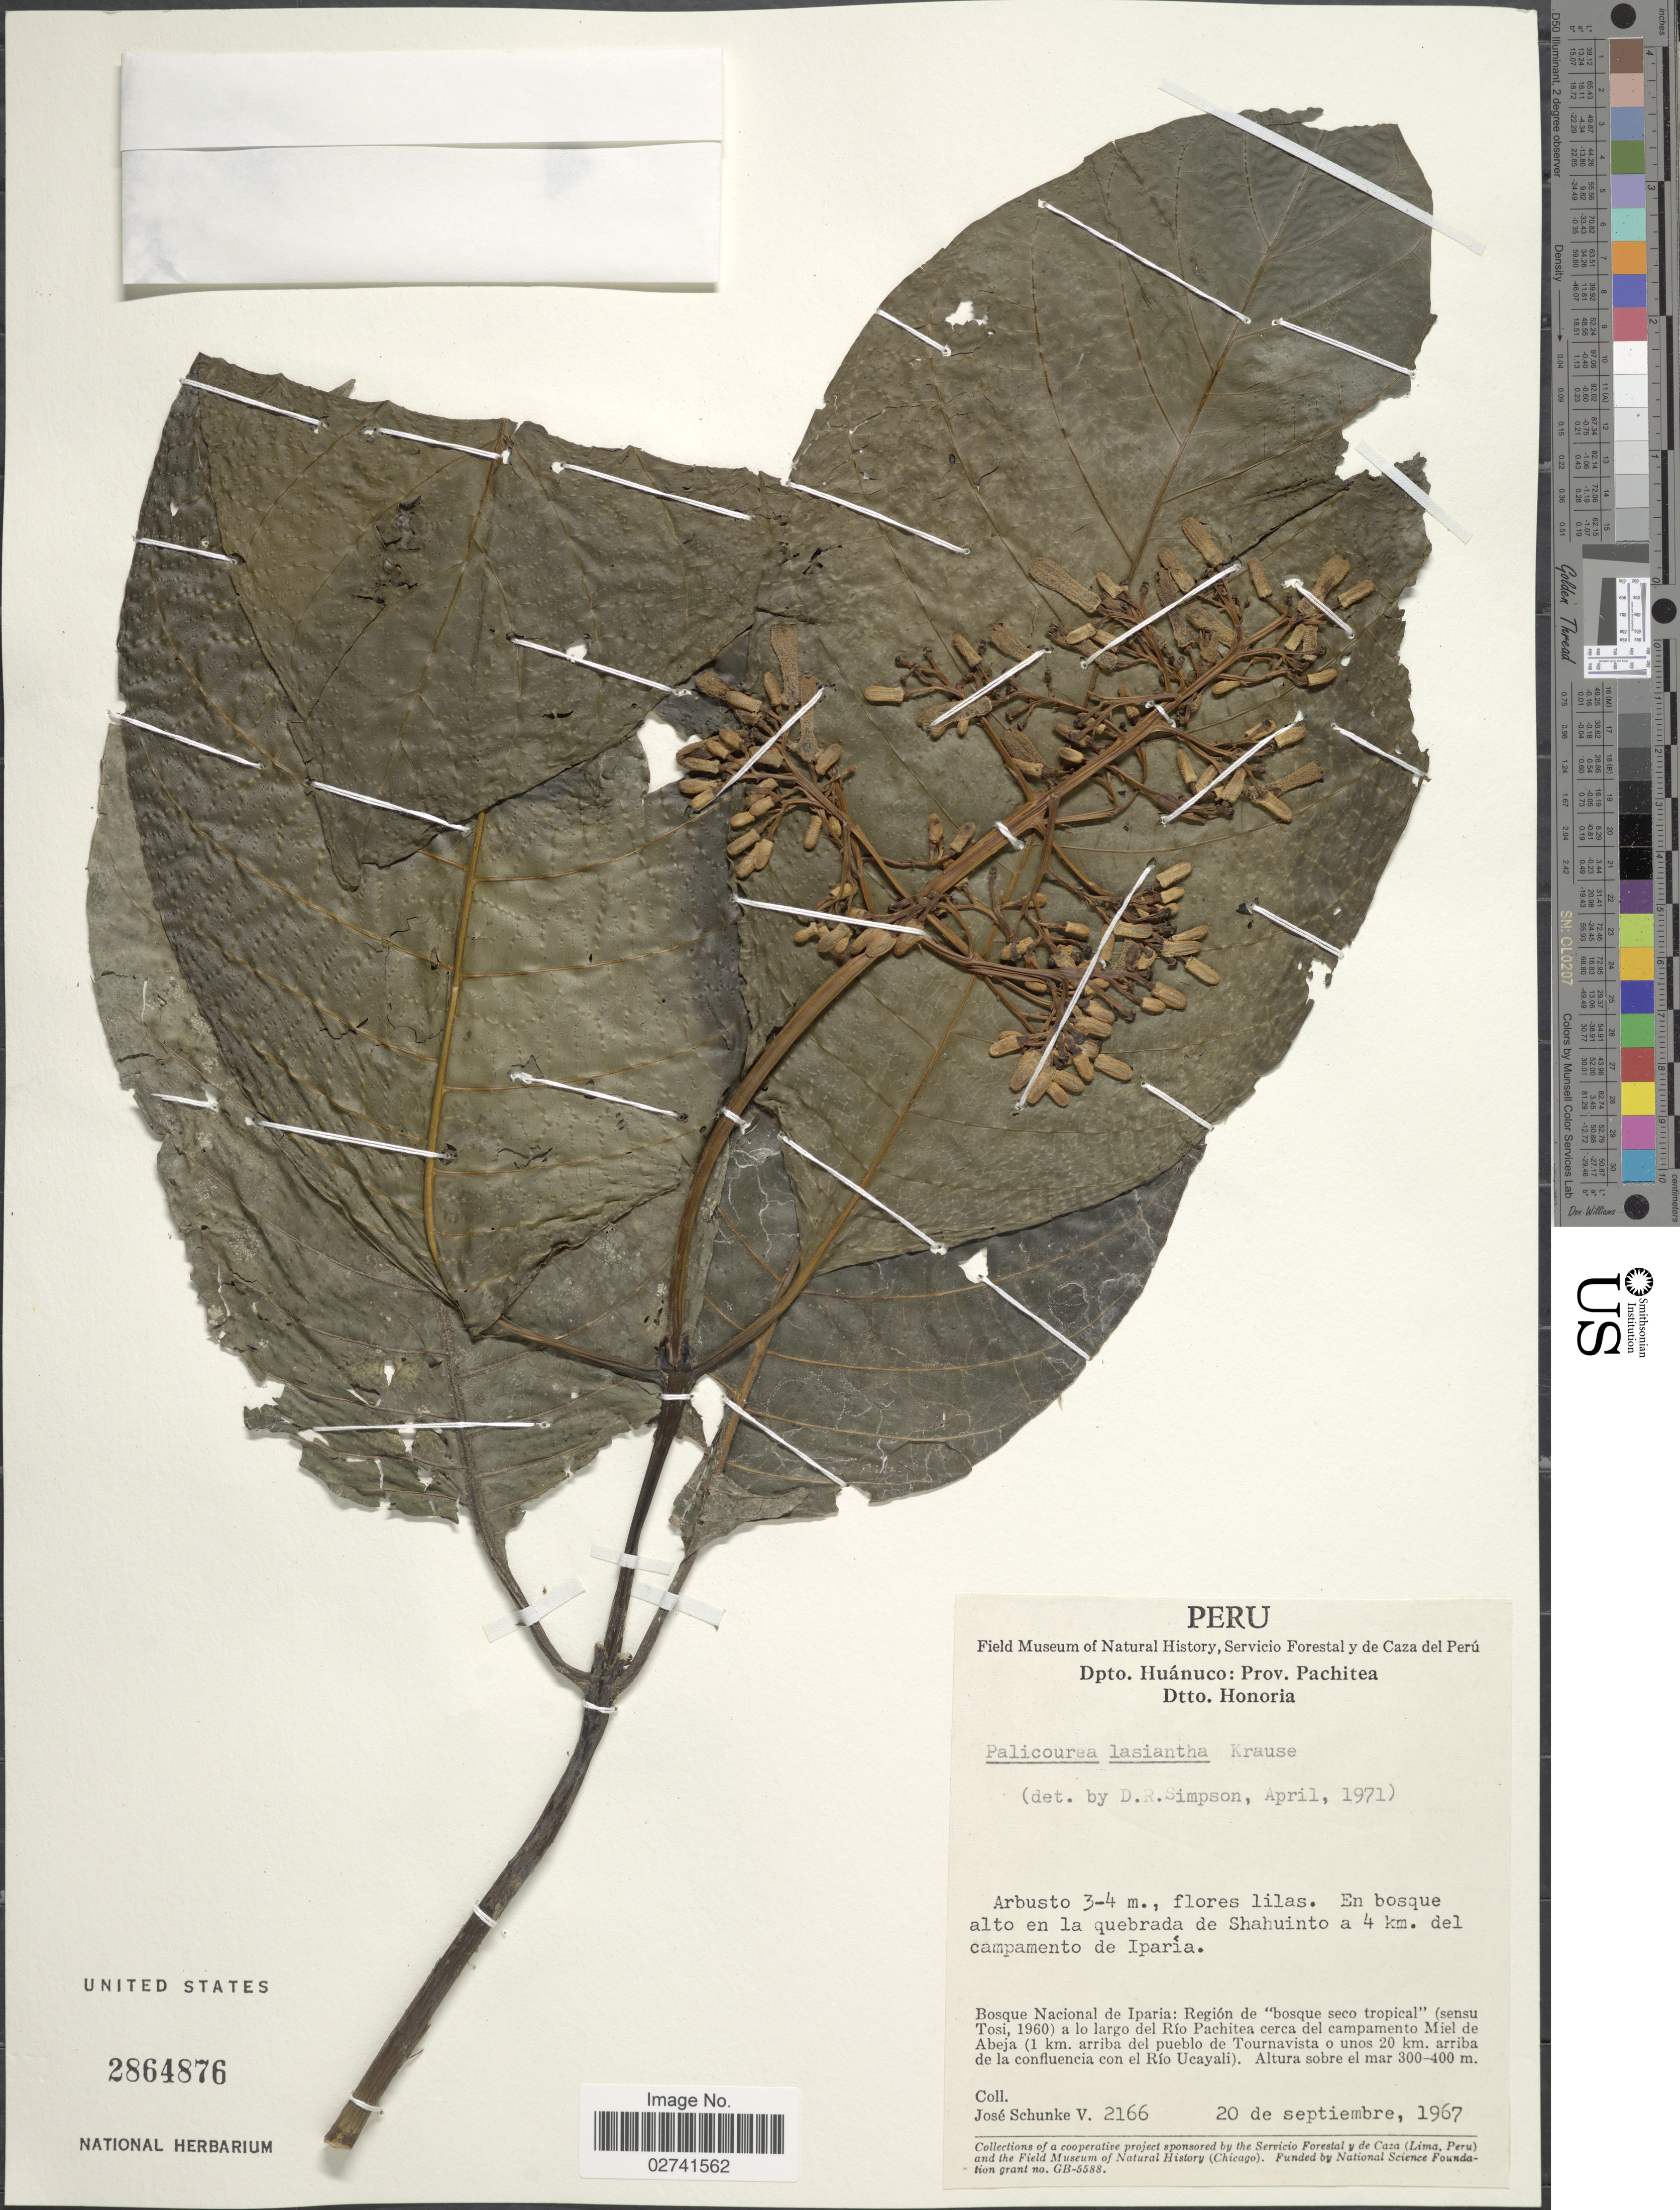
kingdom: Plantae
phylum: Tracheophyta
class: Magnoliopsida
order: Gentianales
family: Rubiaceae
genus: Palicourea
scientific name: Palicourea lasiantha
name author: Krause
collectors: J. Schunke Vigo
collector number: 2166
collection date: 1967-09-20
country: Peru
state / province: Huánuco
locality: Dpto. Huánuco: Prov. Pachitea Dtto. Honoria, Bosque Nacional de Iparia: Región de 'bosque seco tropical' (sensu Tosi, 1960) a lo largo del Río Pachitea cerca del campamento Miel de Abeja (1 km arriba del pueblo de Tournavista o unos 20 km arriba de la confluencia con el Río Ucayali). En bosque alto en la quebrada de Shahuinto a 4 km del campamento de Iparía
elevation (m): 300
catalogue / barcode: US 2864876